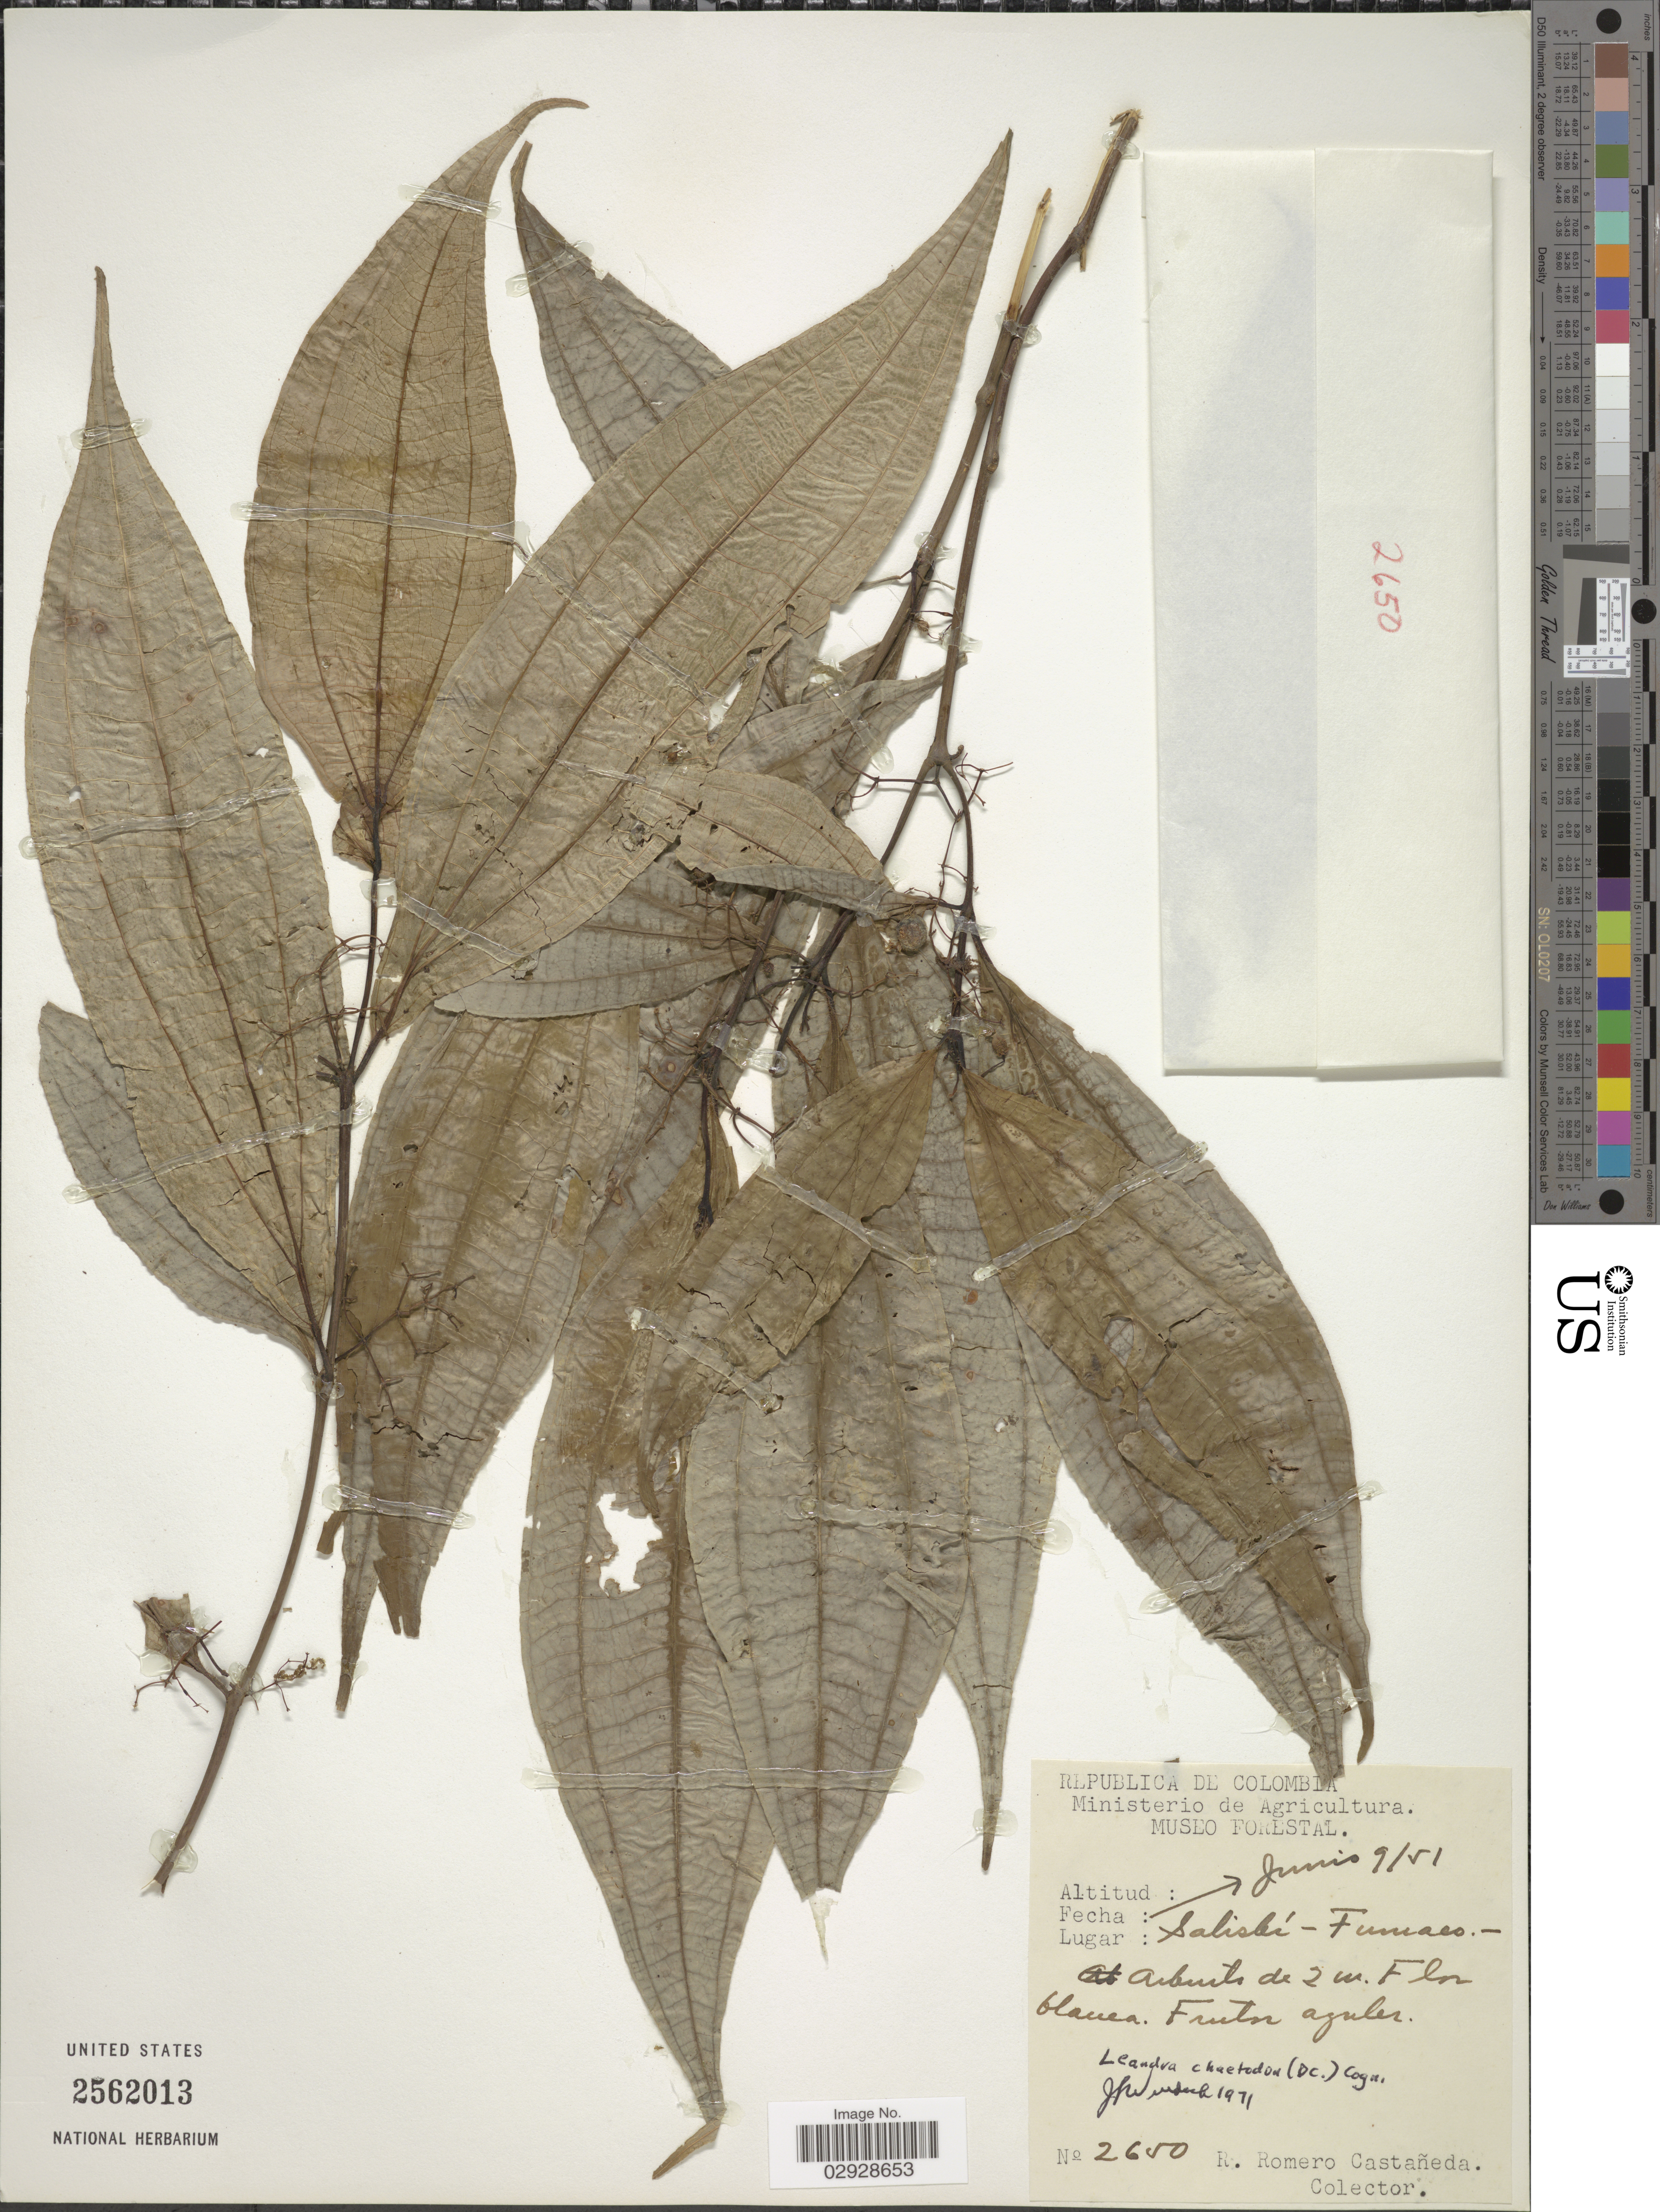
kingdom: Plantae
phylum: Tracheophyta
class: Magnoliopsida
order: Myrtales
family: Melastomataceae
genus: Leandra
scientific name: Leandra chaetodon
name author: (DC.) Cogn.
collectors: R. Romero Castañeda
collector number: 2650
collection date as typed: Transcribed d/m/y: 9/6/51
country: Colombia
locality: Republica de Colombia. Salisbí-Tumaco.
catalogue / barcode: US 2562013